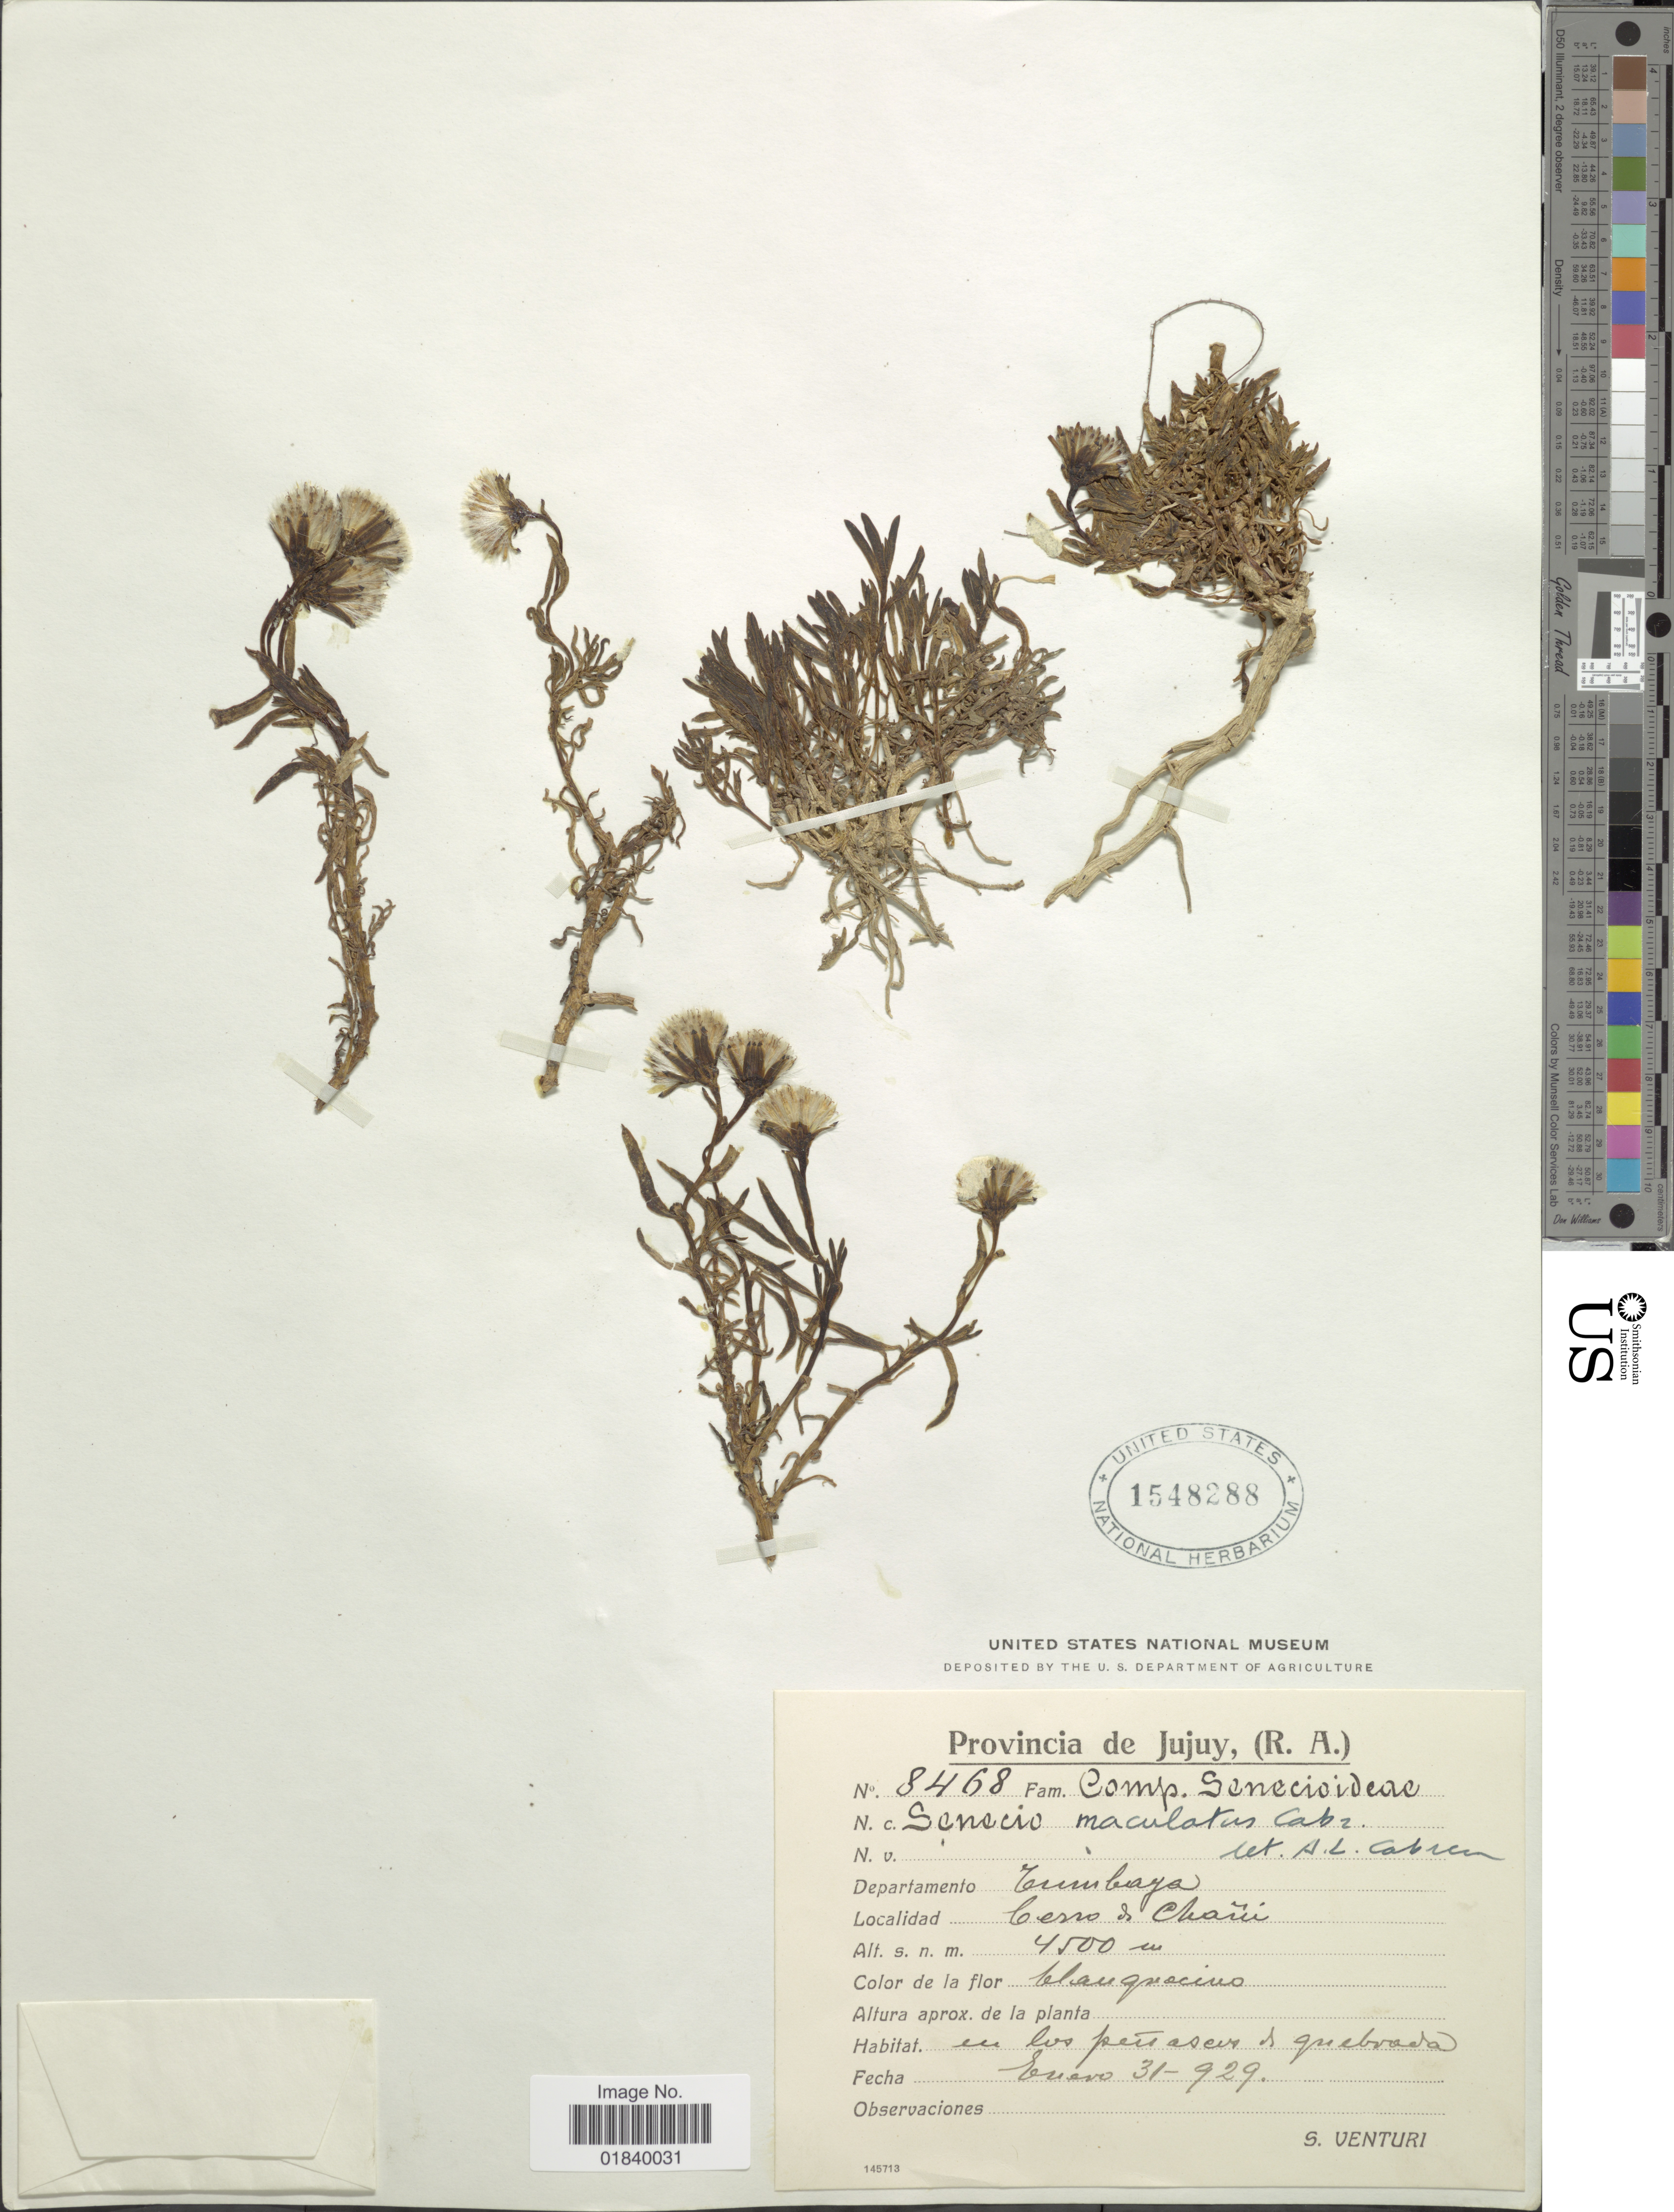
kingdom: Plantae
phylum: Tracheophyta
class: Magnoliopsida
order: Asterales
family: Asteraceae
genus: Senecio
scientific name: Senecio maculatus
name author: Cabrera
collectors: S. Venturi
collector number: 8468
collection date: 1929-01-31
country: Argentina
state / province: Jujuy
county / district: Tumbaya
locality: Cerro de Chañi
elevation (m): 4500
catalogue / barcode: US 1548288